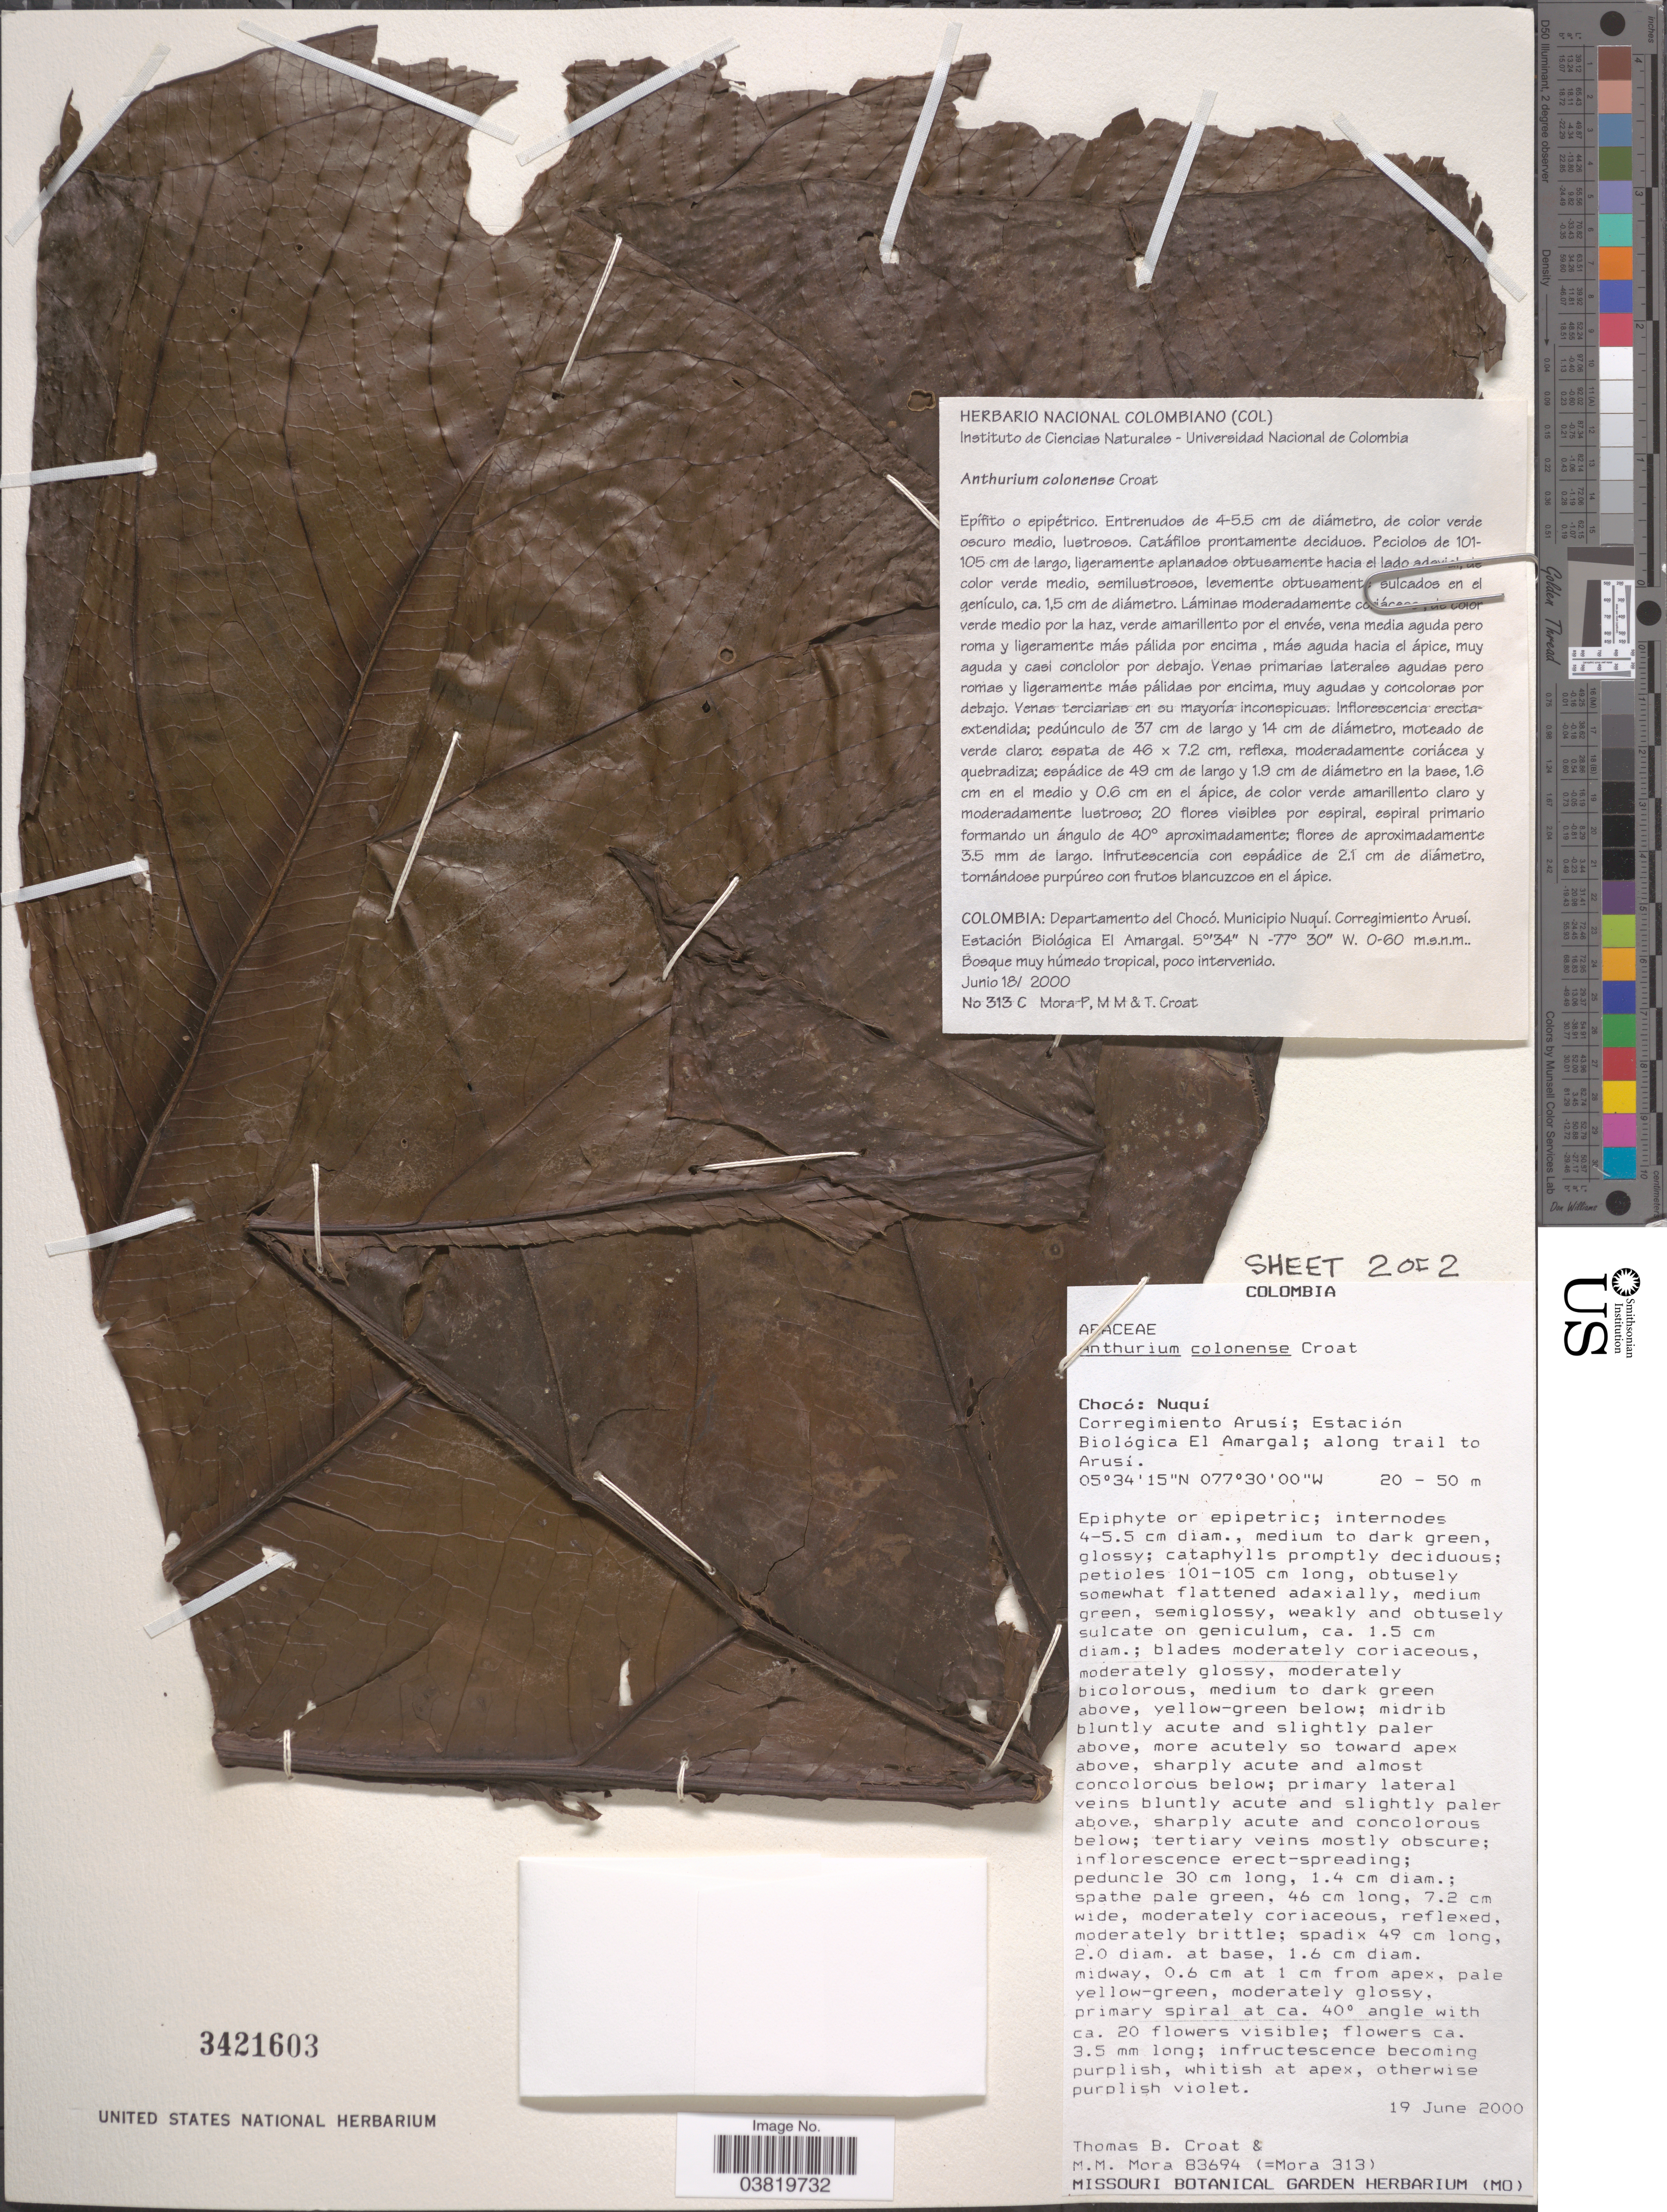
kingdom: Plantae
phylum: Tracheophyta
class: Liliopsida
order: Alismatales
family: Araceae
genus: Anthurium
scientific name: Anthurium colonense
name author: Croat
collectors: T. B. Croat & M. M. Mora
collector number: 83694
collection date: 2000-06-19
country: Colombia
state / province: Chocó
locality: Nuquí. Corregimiento Arusí; Estación Biológica El Amargal; along trail to Arusí.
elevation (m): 20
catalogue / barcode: US 3421603